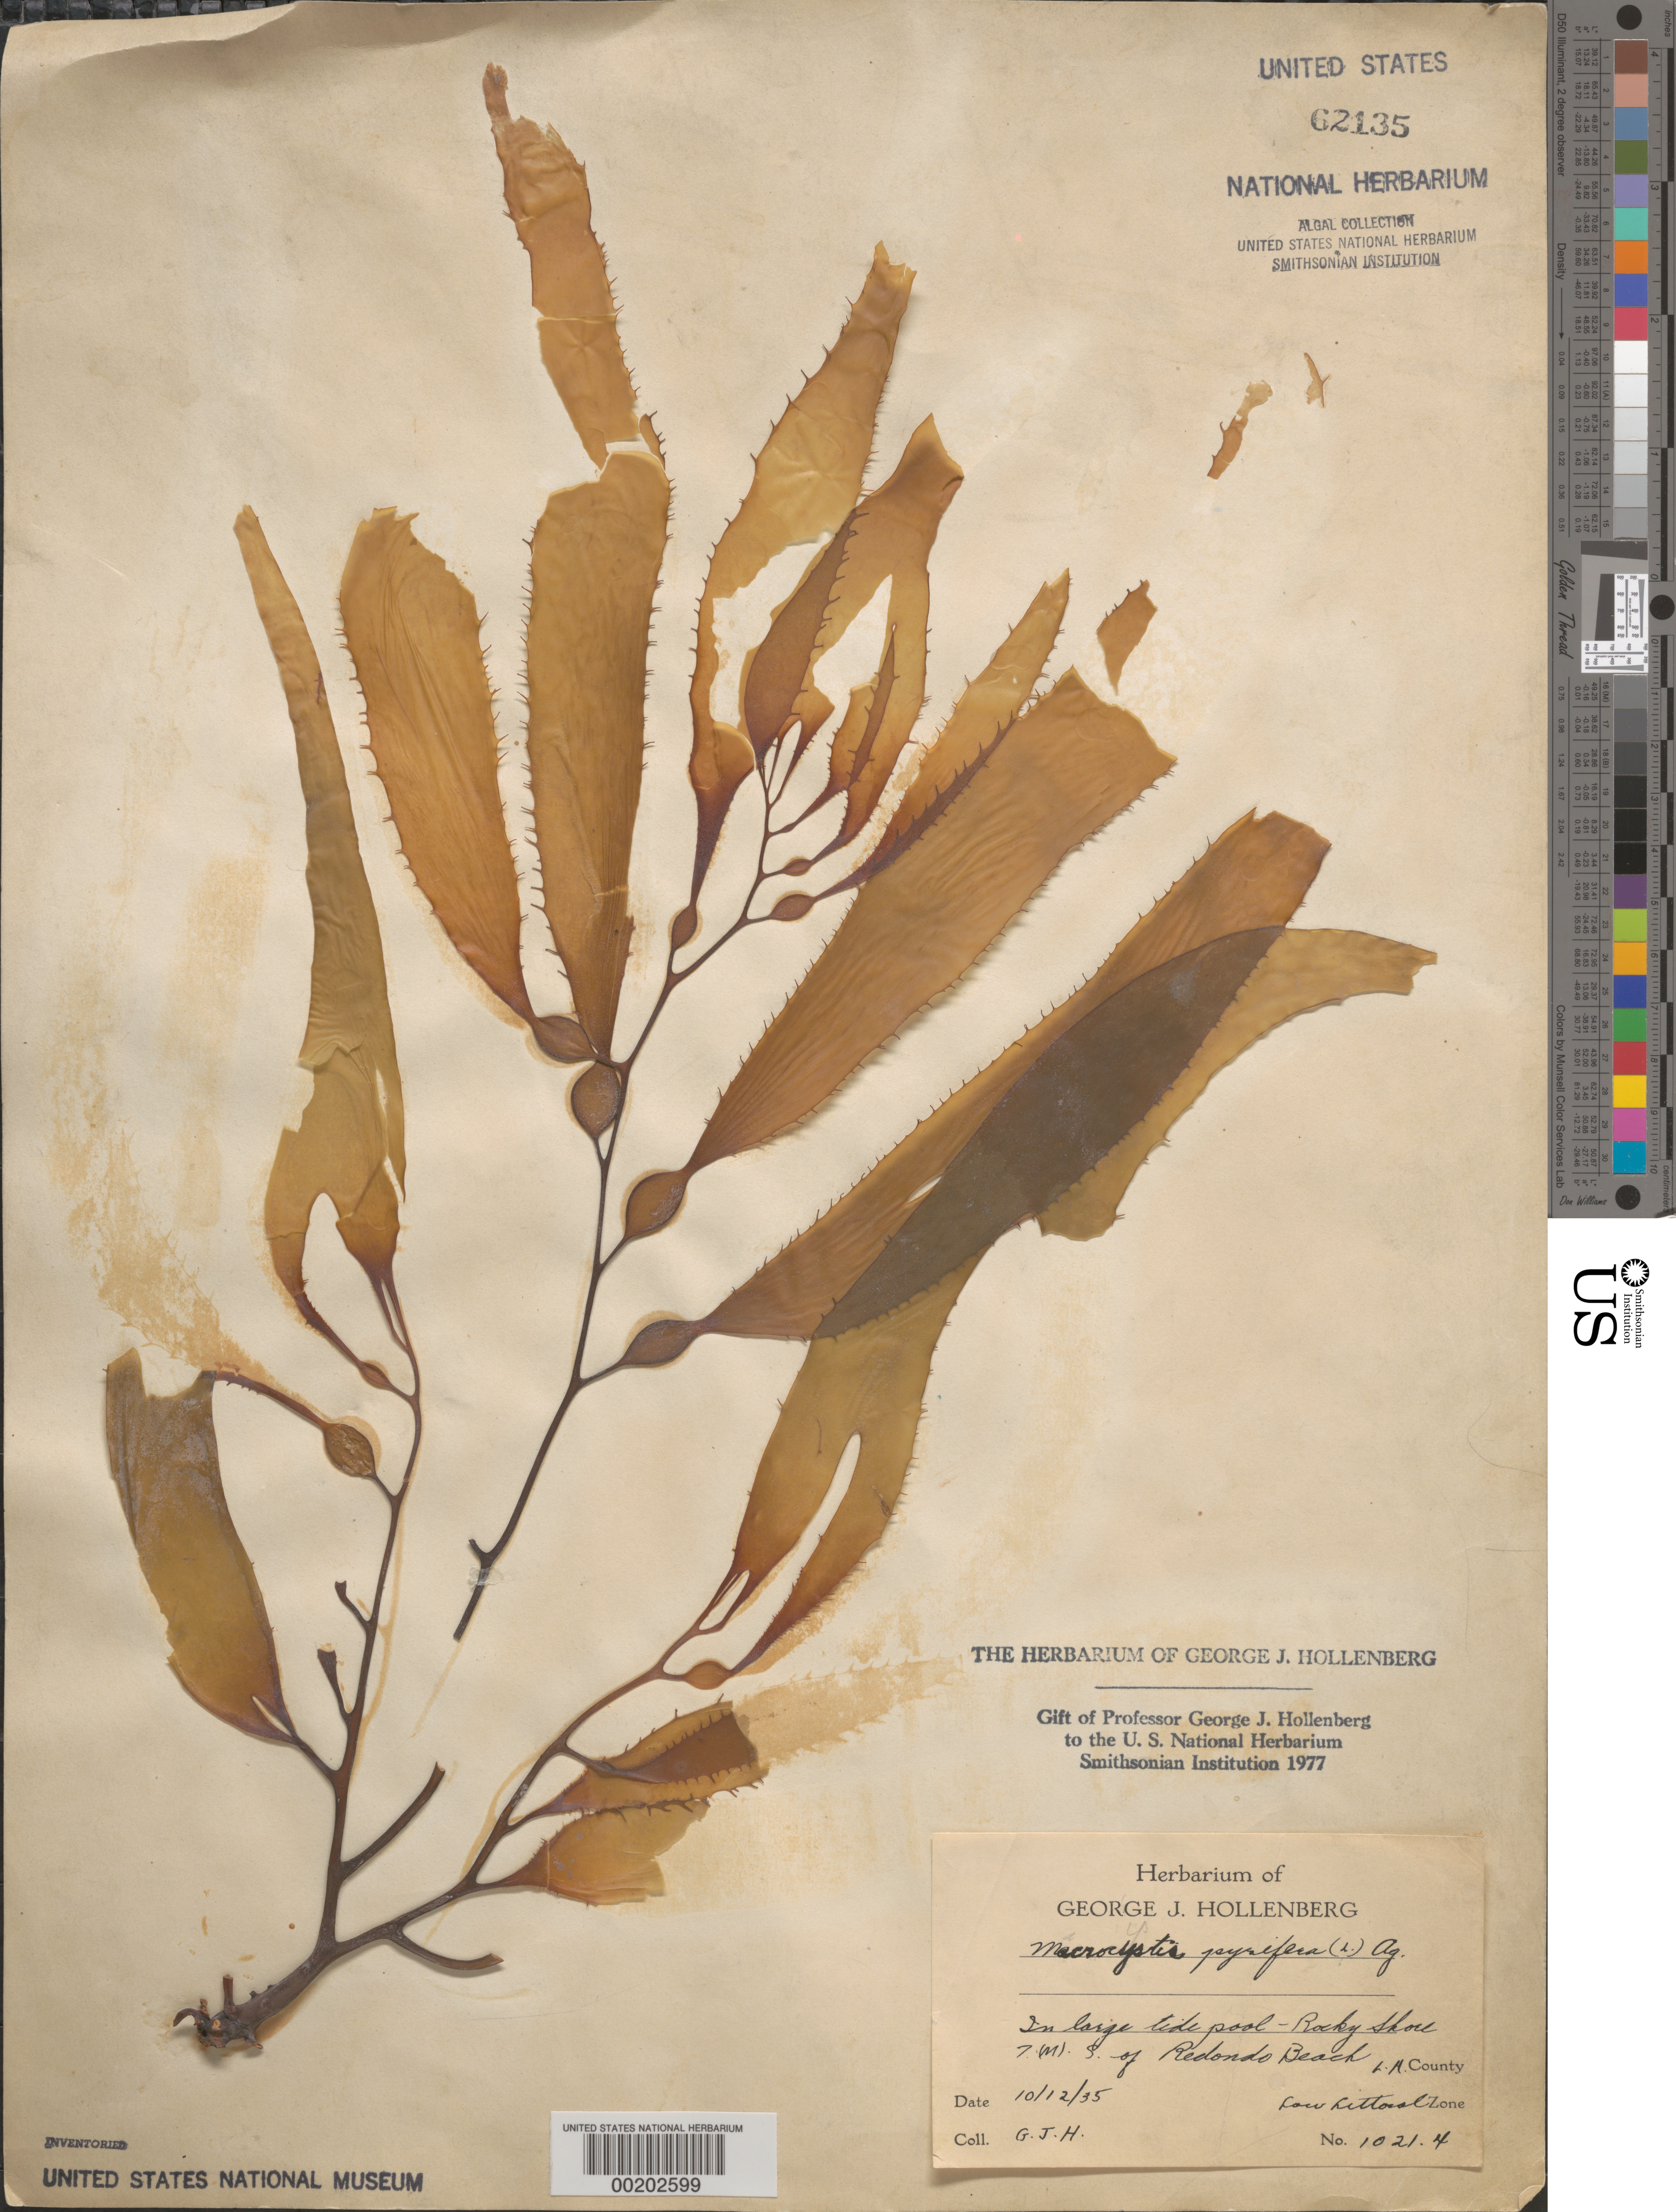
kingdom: Chromista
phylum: Ochrophyta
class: Phaeophyceae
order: Laminariales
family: Laminariaceae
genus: Macrocystis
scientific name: Macrocystis pyrifera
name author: (L.) C. Agardh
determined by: Hollenberg, George J.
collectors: G. Hollenberg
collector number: GJH 1021.4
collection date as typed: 12 Oct 1935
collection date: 1935-10-12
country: United States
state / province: California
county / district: Los Angeles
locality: Rocky shore 7 miles south of Redondo Beach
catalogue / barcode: US 62135